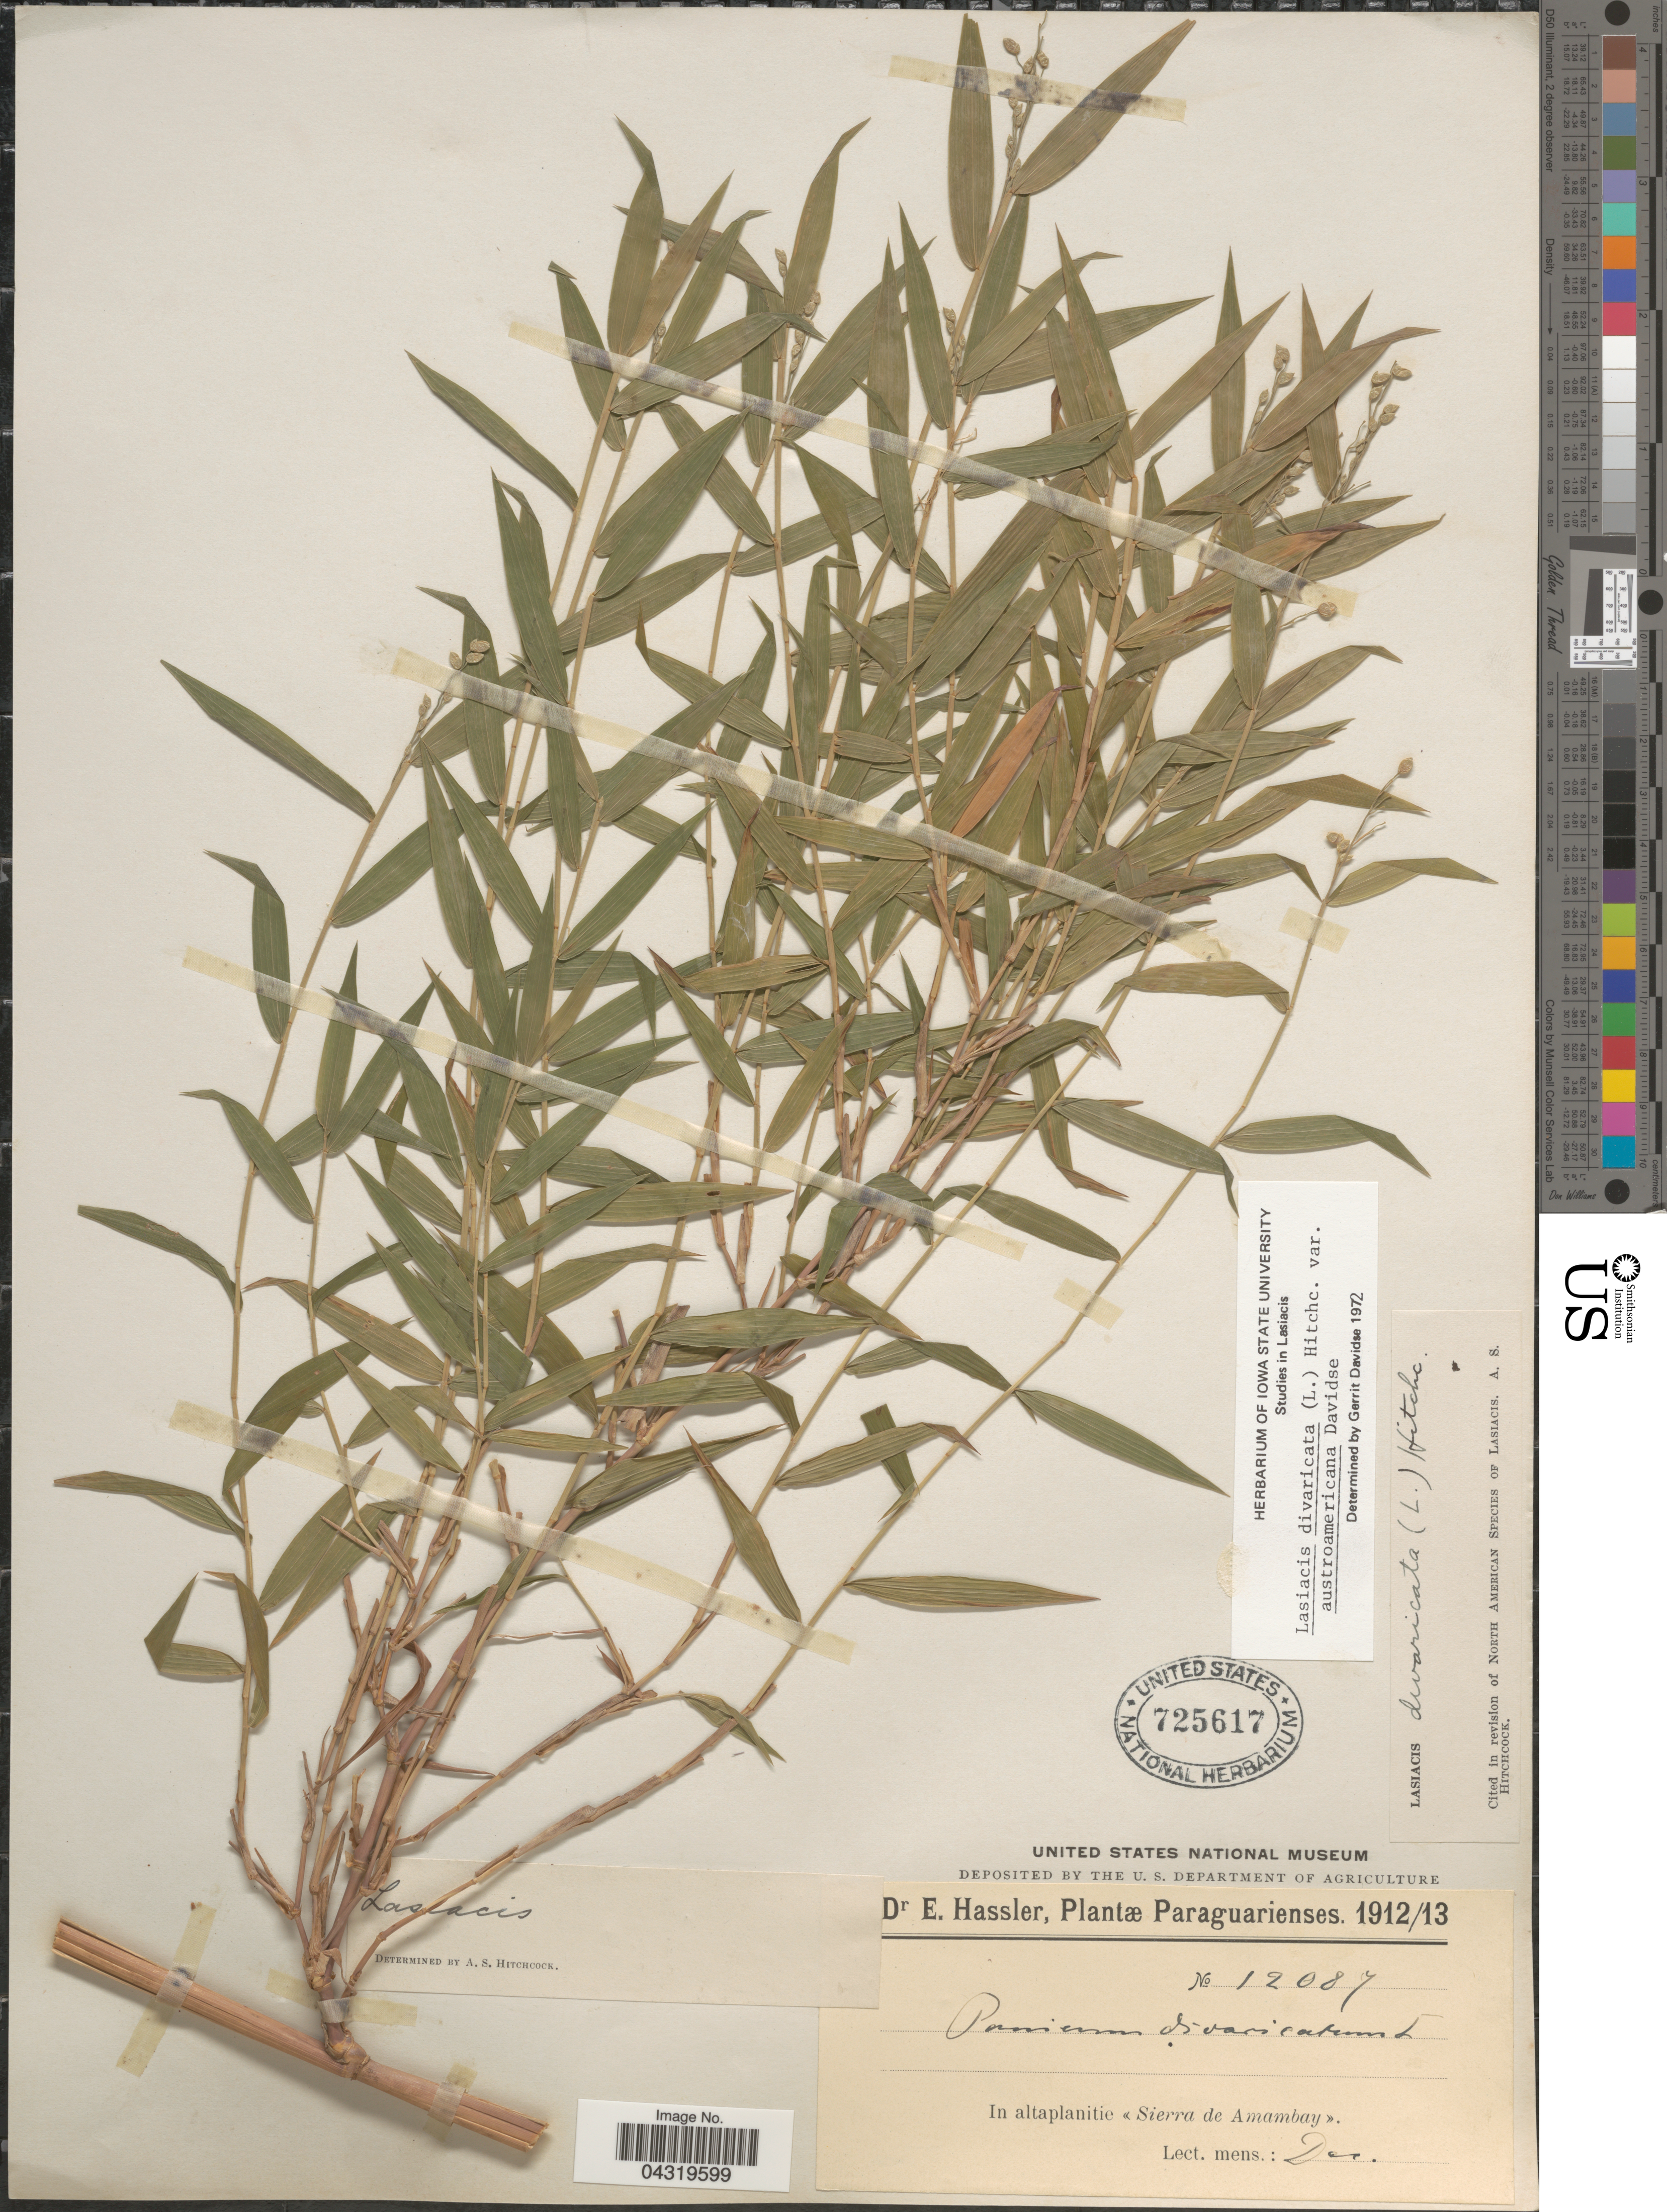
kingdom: Plantae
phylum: Tracheophyta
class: Liliopsida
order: Poales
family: Poaceae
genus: Lasiacis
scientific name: Lasiacis divaricata var. austroamericana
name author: Davidse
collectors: E. Hassler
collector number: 12087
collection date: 1912-12/1913-12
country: Paraguay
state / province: Amambay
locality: In altaplanitie «Sierra de Amambay».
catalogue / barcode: US 725617